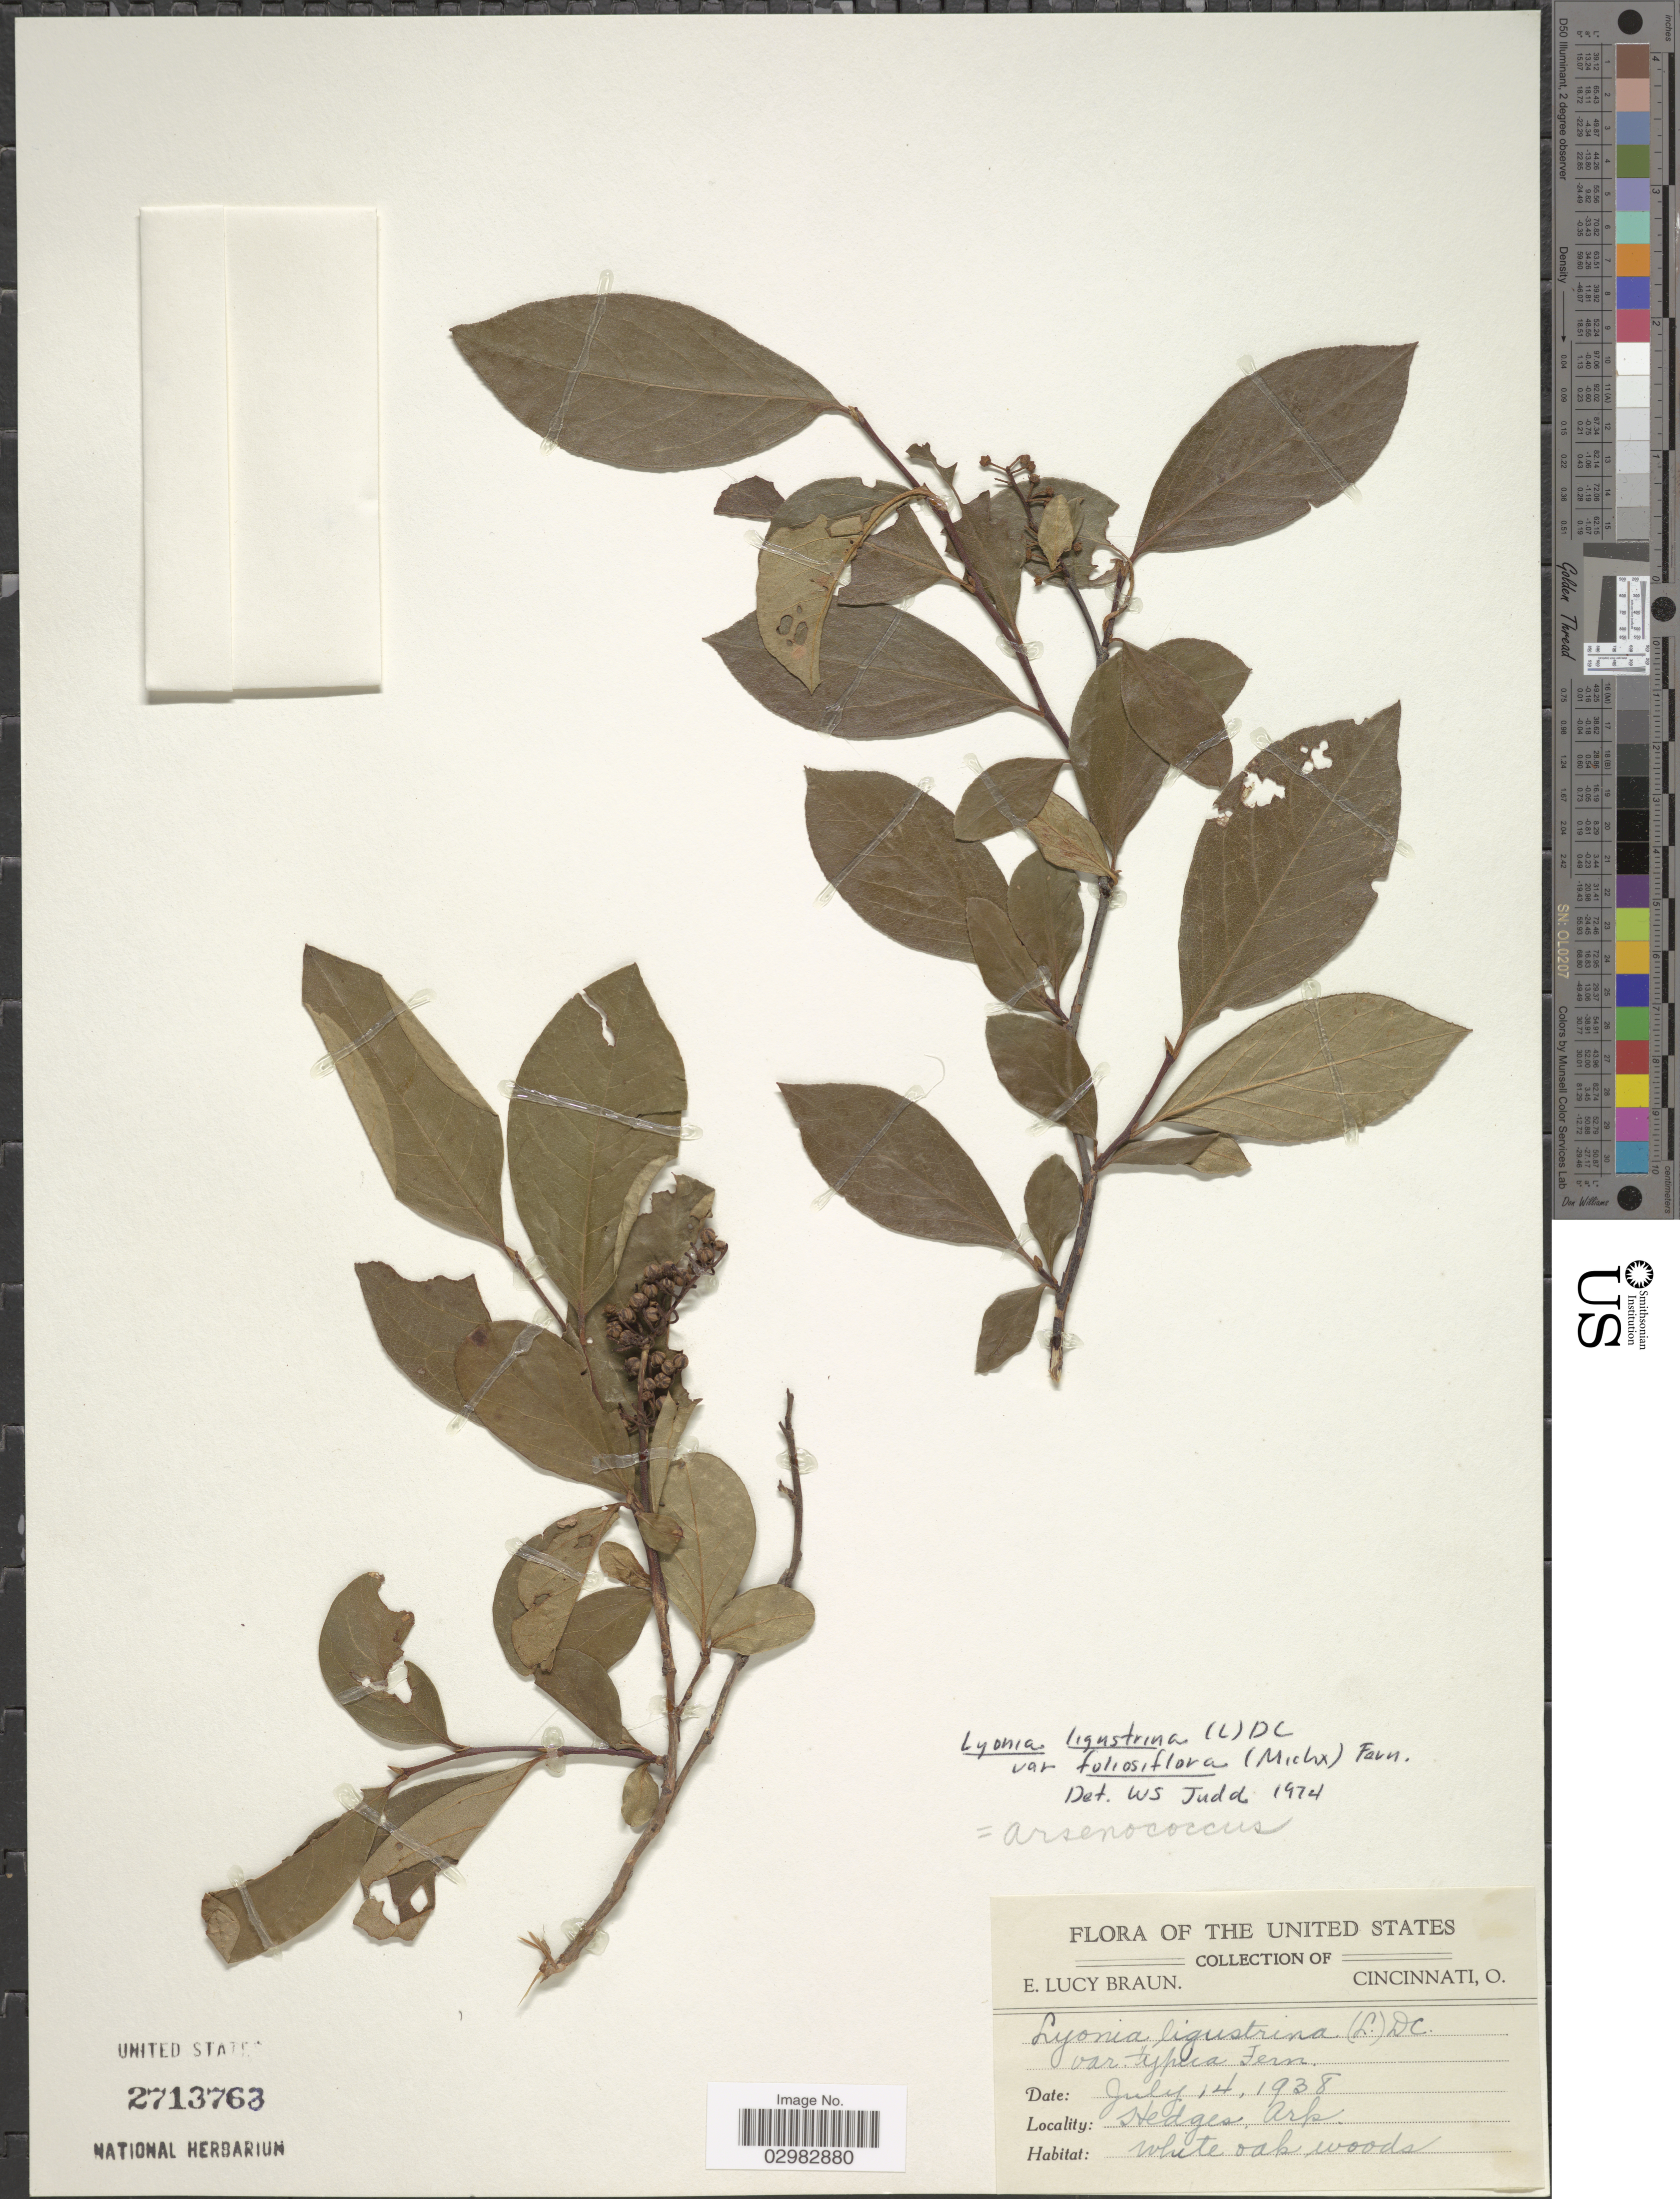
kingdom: Plantae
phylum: Tracheophyta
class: Magnoliopsida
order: Ericales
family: Ericaceae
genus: Lyonia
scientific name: Lyonia ligustrina var. foliosiflora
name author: (Michx.) Fernald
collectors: E. L. Braun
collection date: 1938-07-14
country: United States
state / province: Arkansas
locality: Hedges.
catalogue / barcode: US 2713763